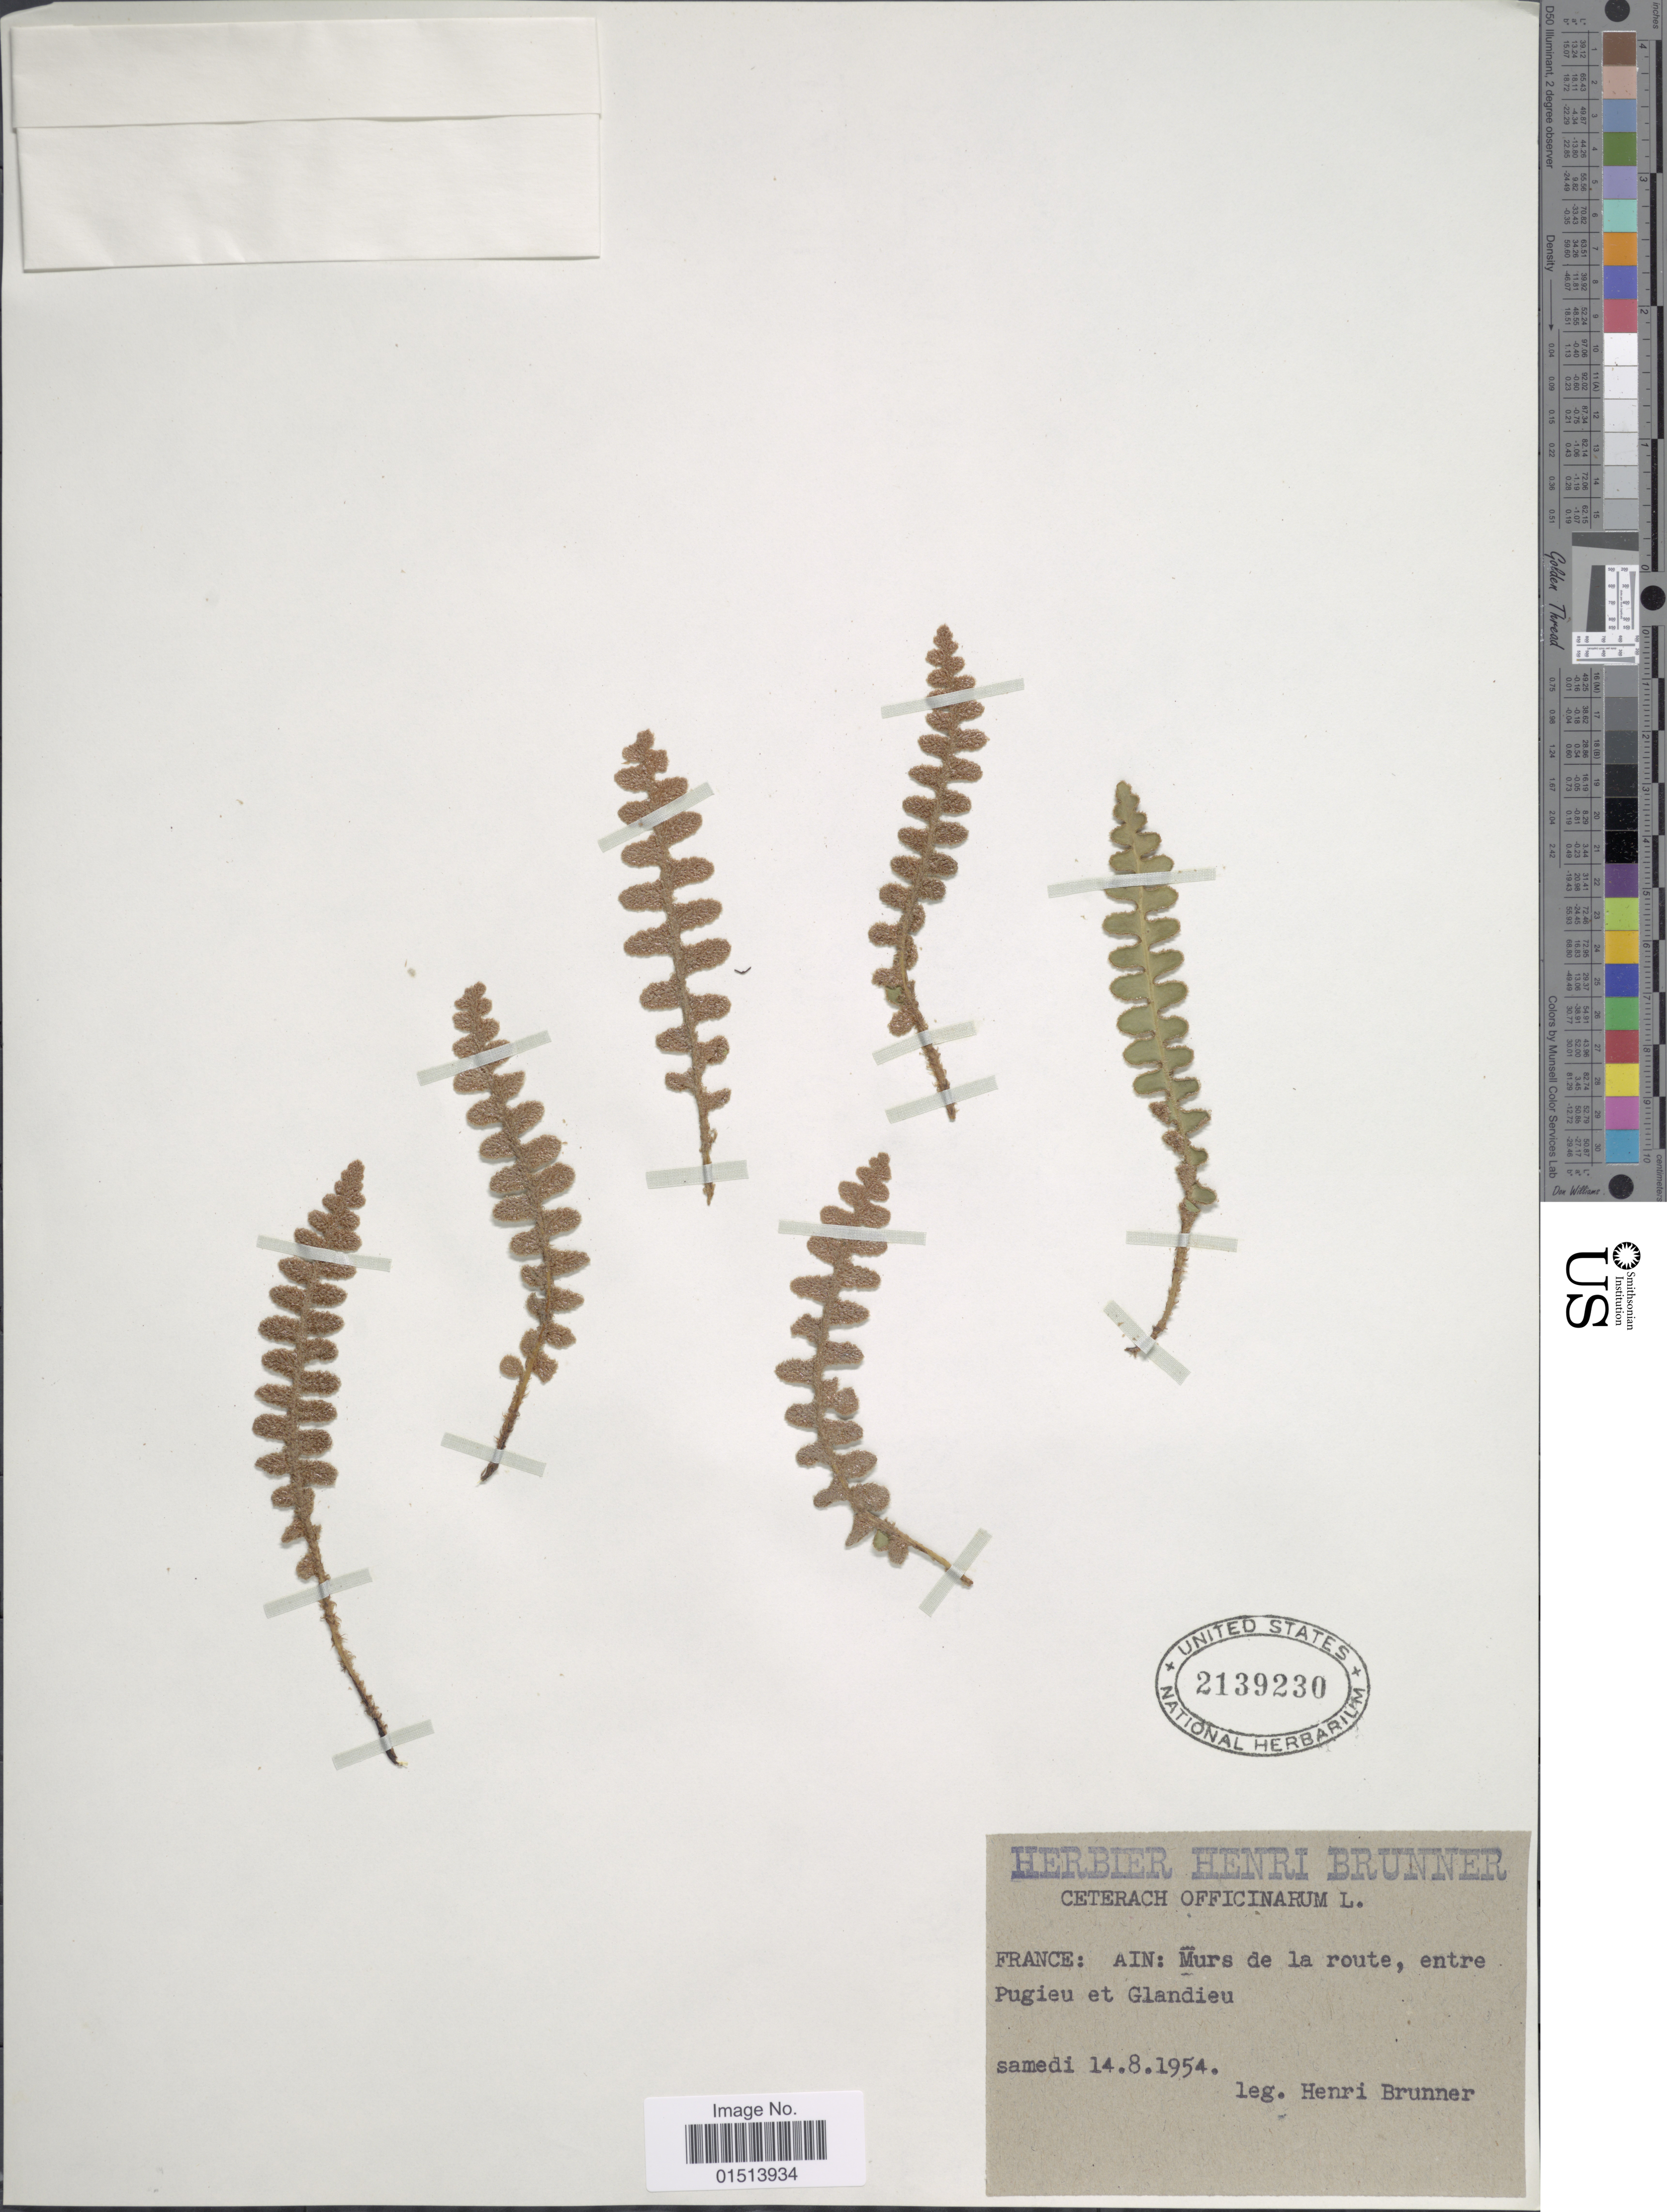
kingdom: Plantae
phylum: Tracheophyta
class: Polypodiopsida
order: Polypodiales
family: Aspleniaceae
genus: Asplenium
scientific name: Asplenium officinarum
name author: DC.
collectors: H. Brunner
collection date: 1954-08-14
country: France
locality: France: AIN: Murs de la route, entre Pugieu et Glandieu, Samedi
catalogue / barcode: US 2139230